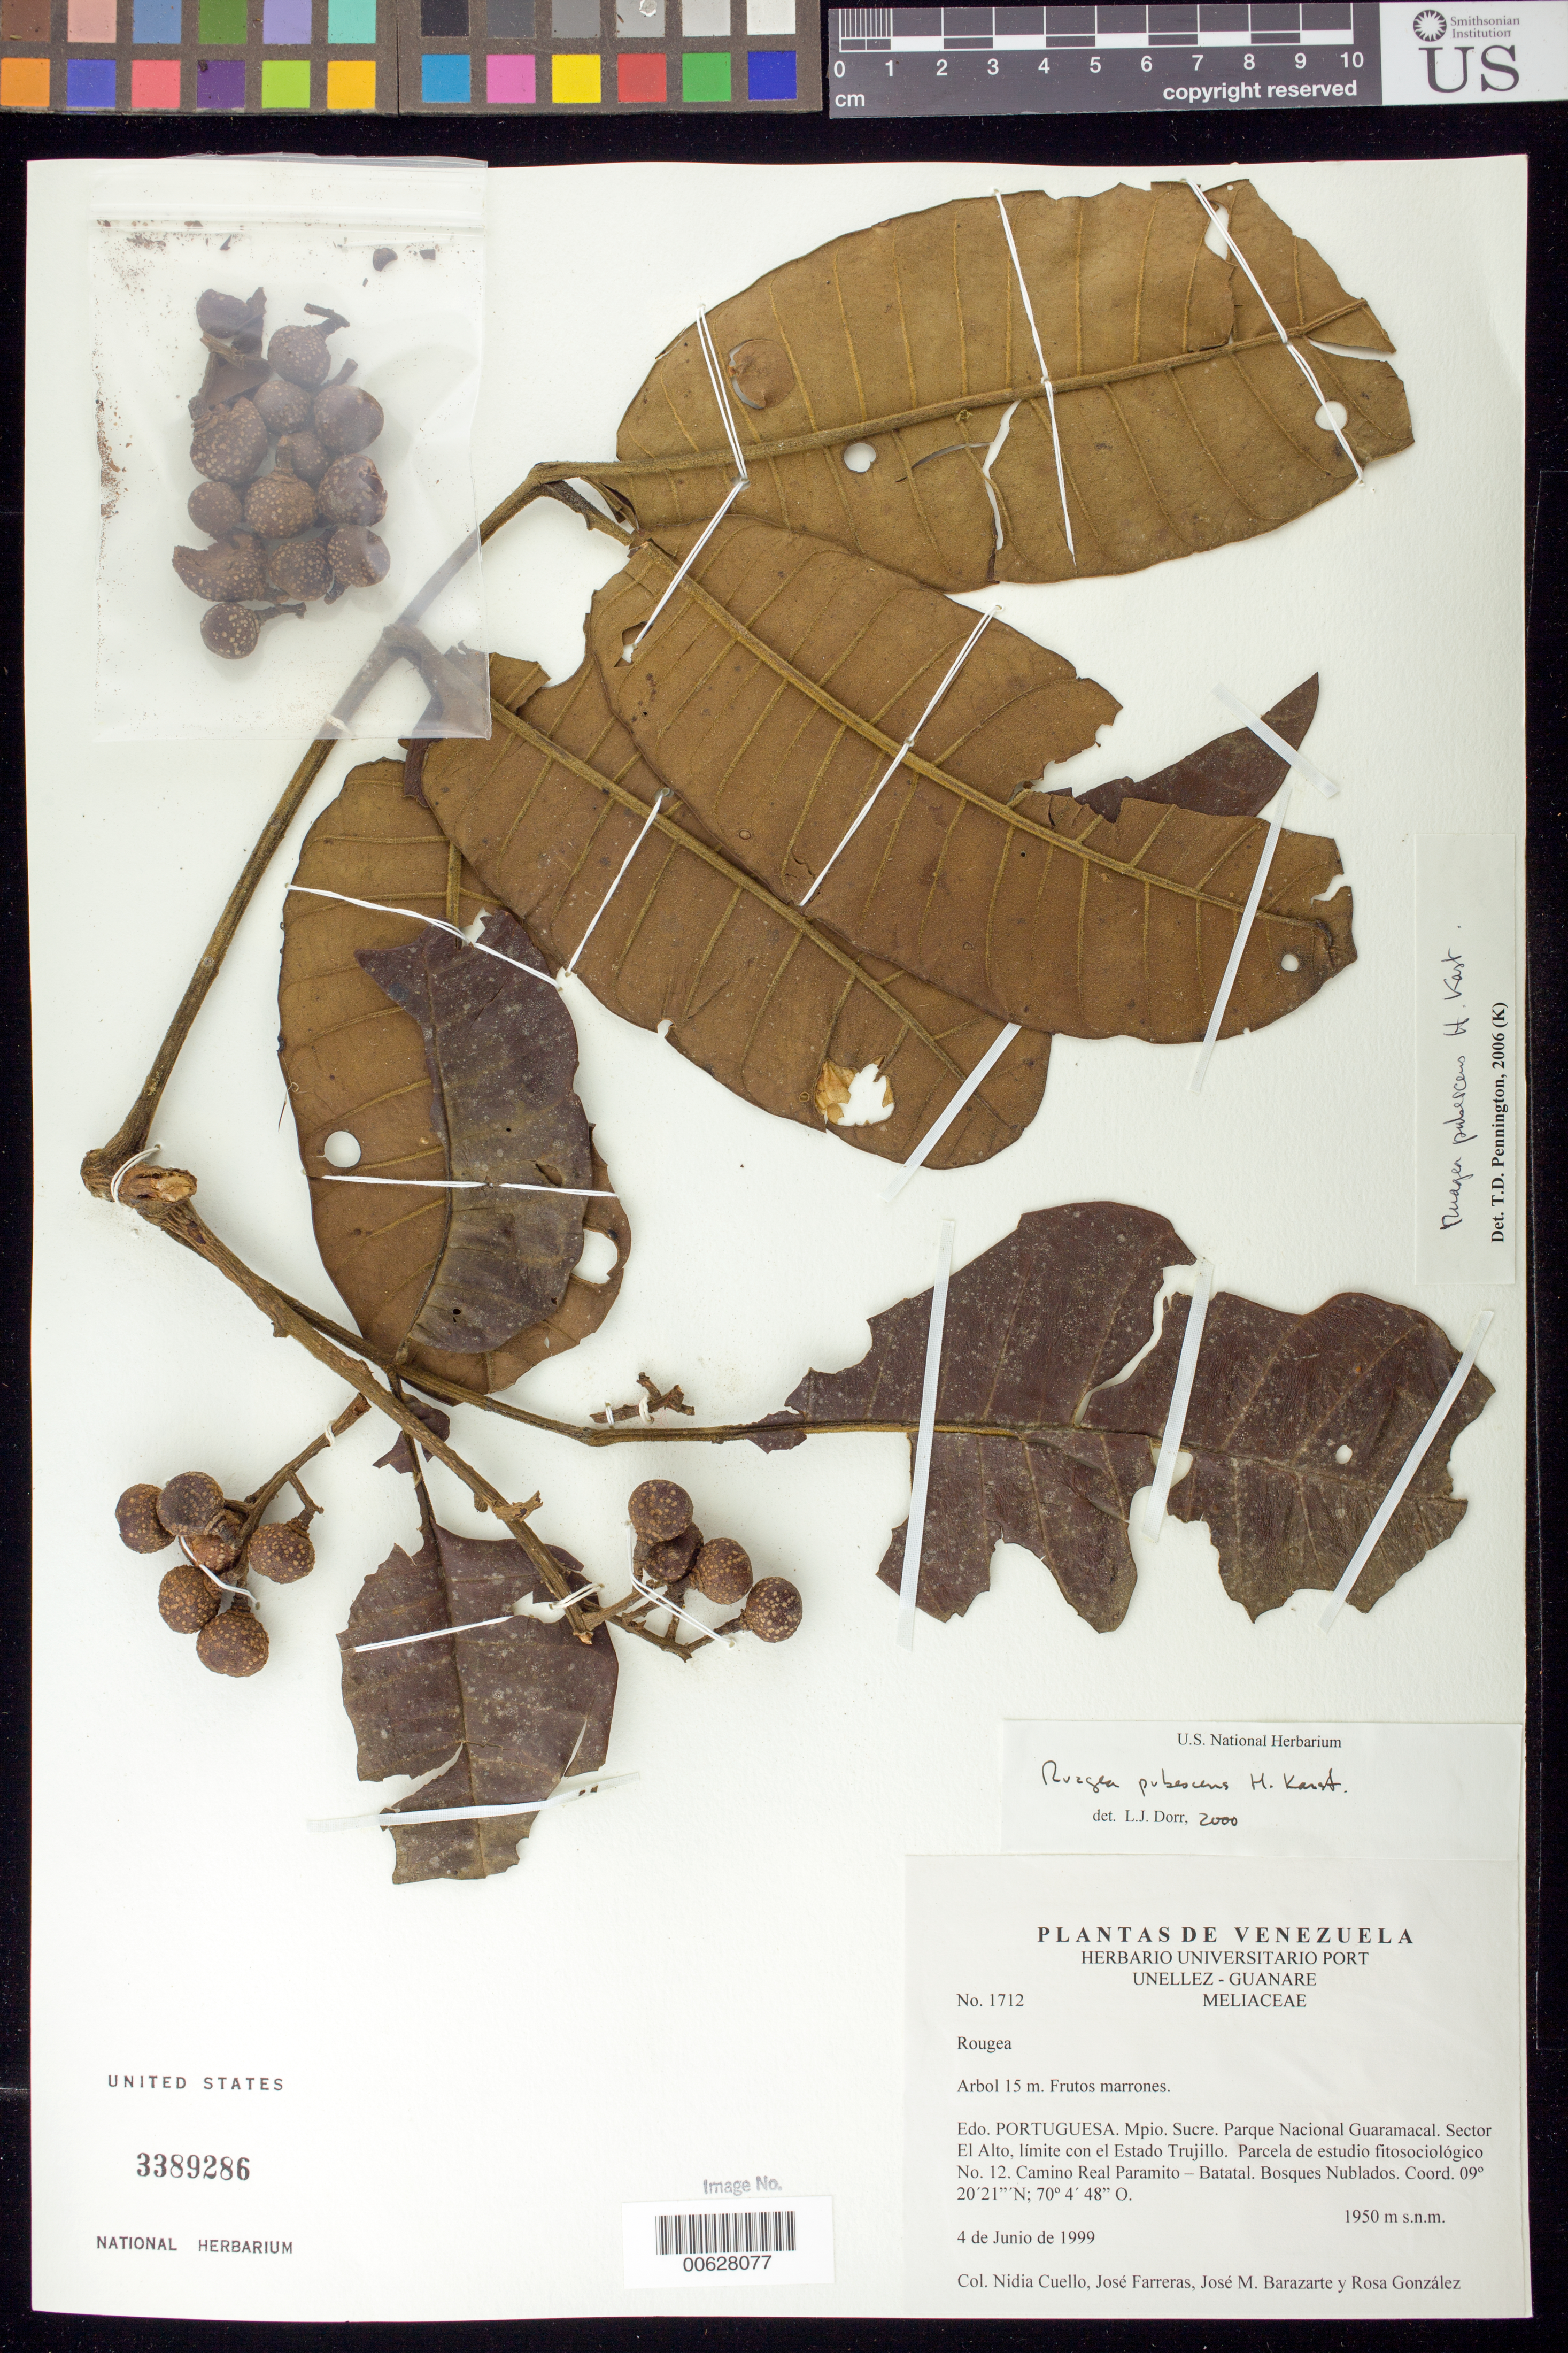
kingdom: Plantae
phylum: Tracheophyta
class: Magnoliopsida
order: Sapindales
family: Meliaceae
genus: Ruagea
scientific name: Ruagea pubescens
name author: H. Karst.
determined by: Dorr, L. J., (BOT), Smithsonian Institution - National Museum of Natural History (UNITED STATES)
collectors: N. L. Cuello, J. Ferreras, J. Barazarte & R. González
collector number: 1712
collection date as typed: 04 Jun 1999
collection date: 1999-06-04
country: Venezuela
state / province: Portuguesa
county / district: Sucre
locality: Sector El Mogote, vertiente N ramal de Guaramacal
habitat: Bosques Nublados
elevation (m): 1950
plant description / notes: PORT, US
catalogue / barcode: US 3389286